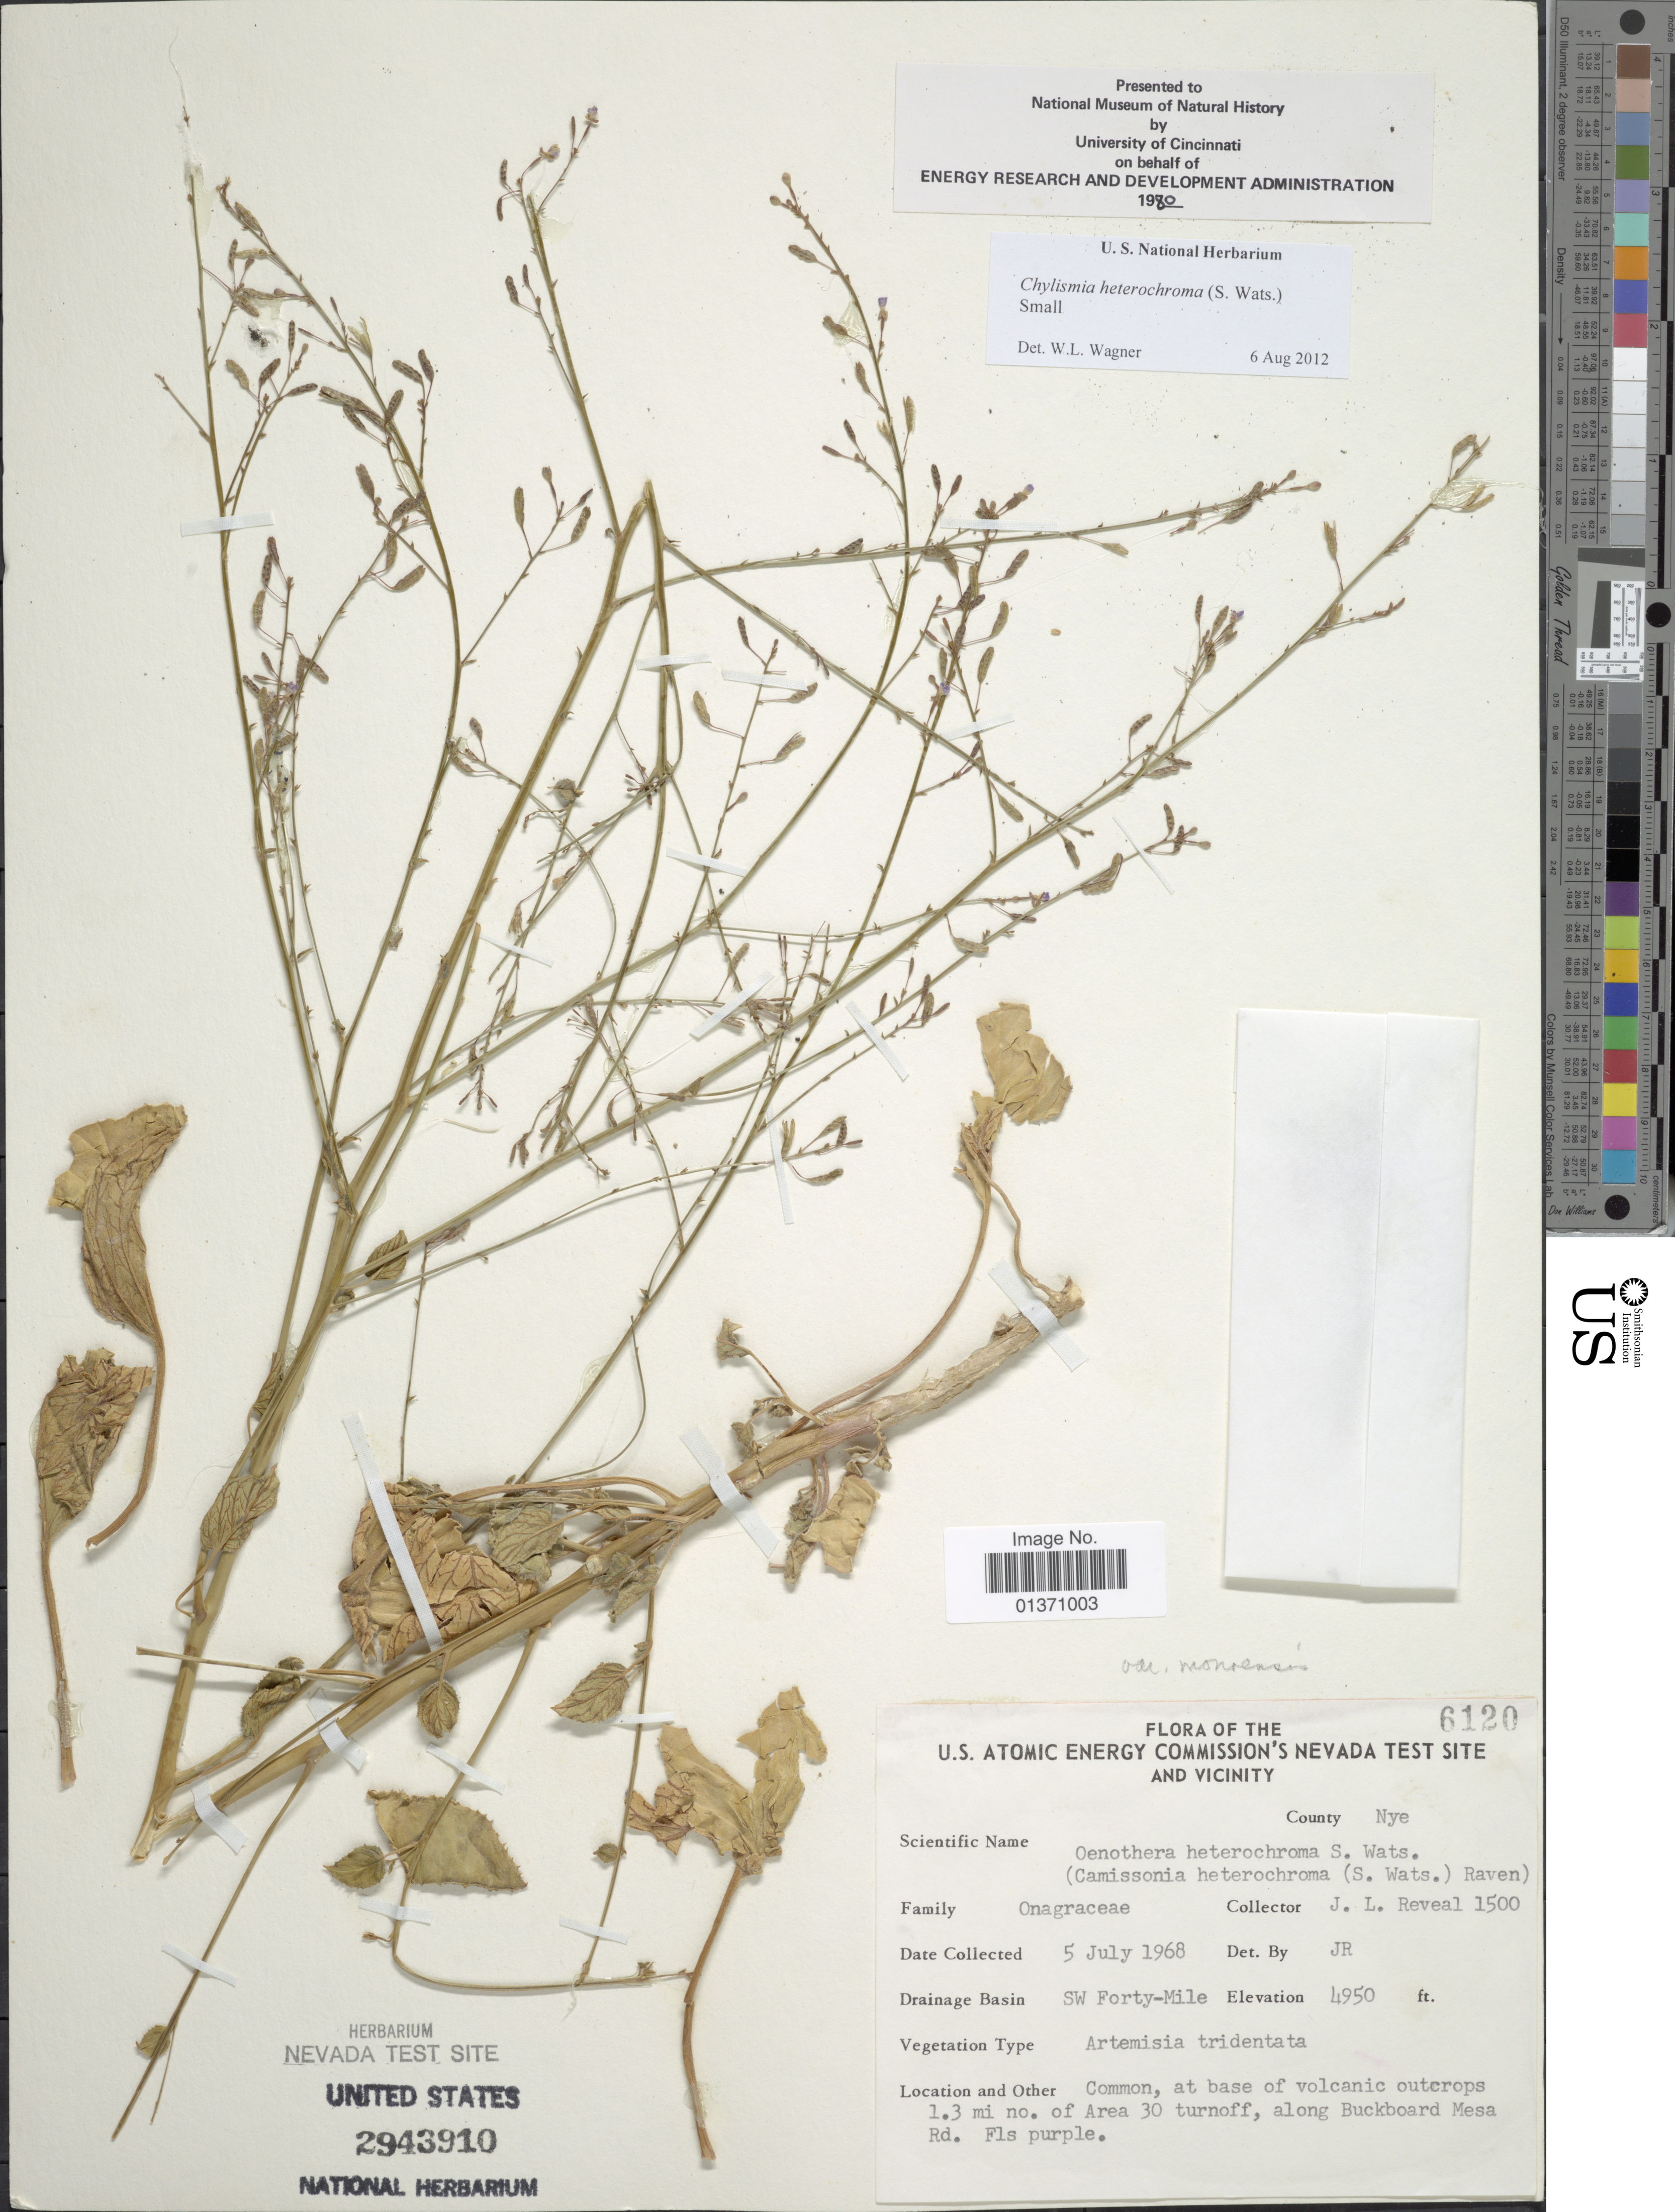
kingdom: Plantae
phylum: Tracheophyta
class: Magnoliopsida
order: Myrtales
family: Onagraceae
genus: Chylismia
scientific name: Chylismia heterochroma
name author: (S. Watson) Small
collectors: J. L. Reveal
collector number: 1500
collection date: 1968-07-05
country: United States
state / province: Nevada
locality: U. S. Atomic Energy Commission's Nevada Test Site and Vicinity, SW Forty-Mile, at base of volcanic outcrops 1.3 mi no. of Area 30 turnoff, along Buckboard Mesa Rd, County Nye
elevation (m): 1509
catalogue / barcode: US 2943910